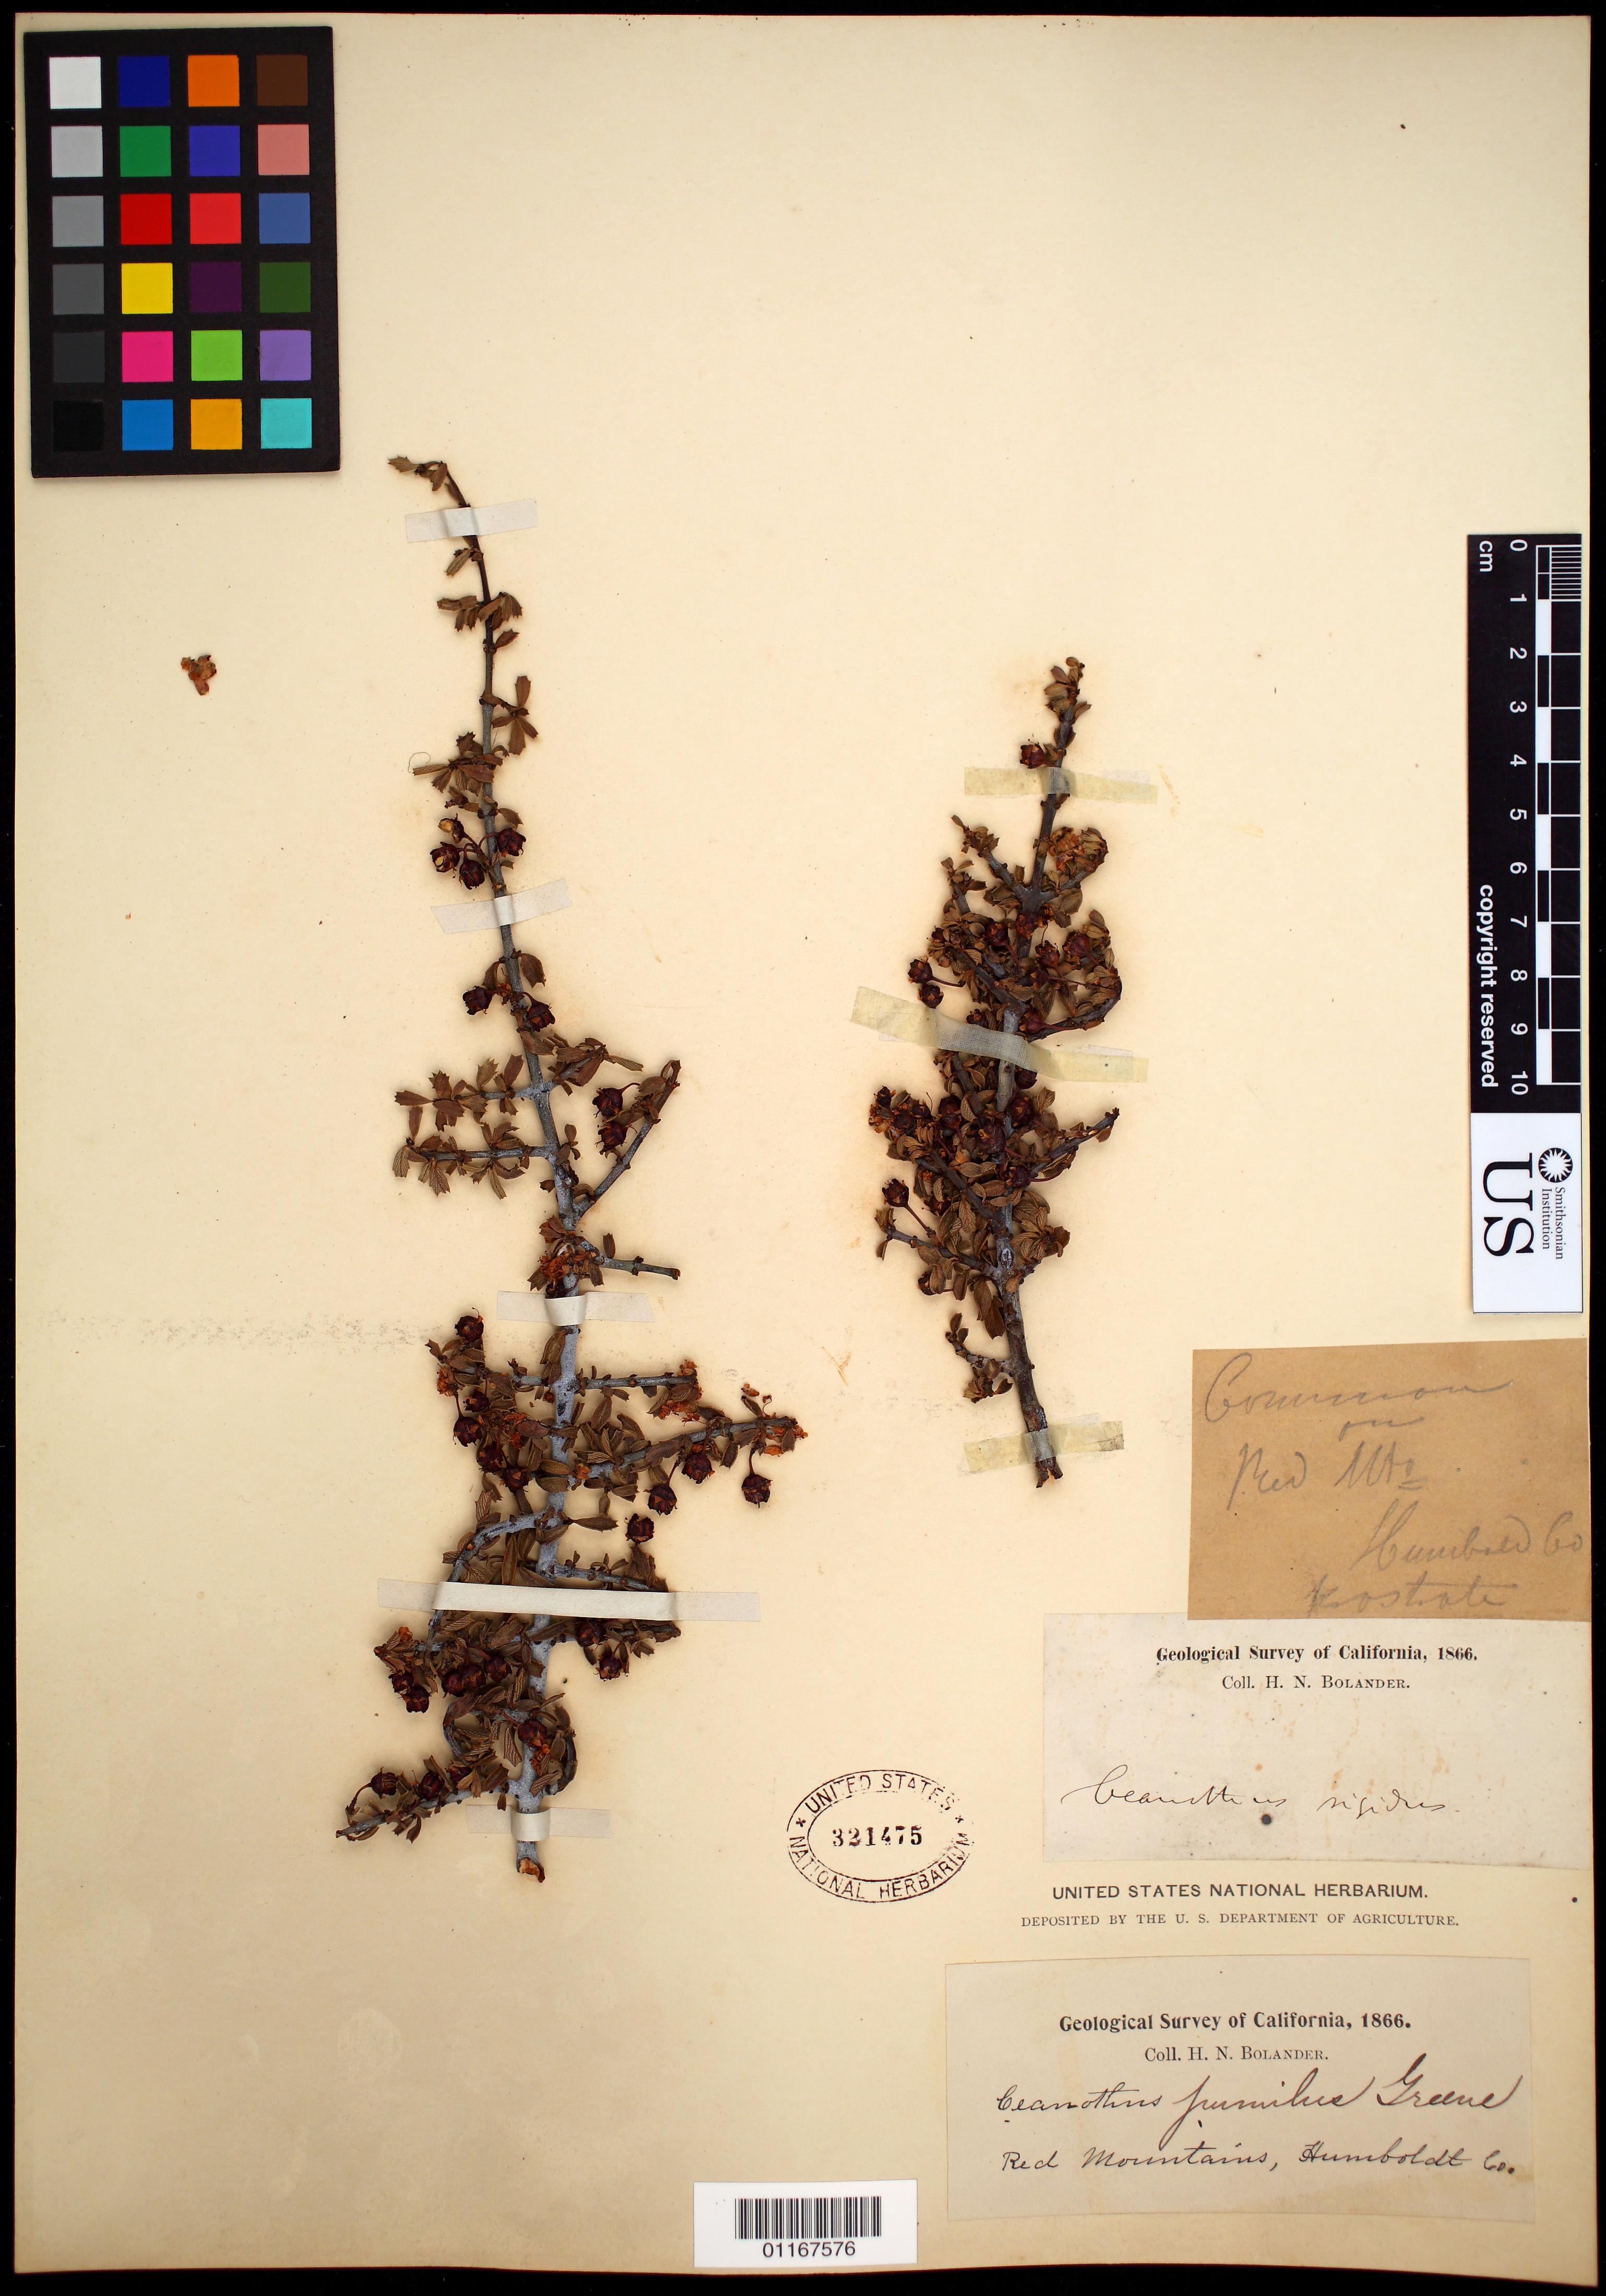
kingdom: Plantae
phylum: Tracheophyta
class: Magnoliopsida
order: Rosales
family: Rhamnaceae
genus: Ceanothus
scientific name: Ceanothus pumilus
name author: Greene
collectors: H. Bolander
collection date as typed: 1866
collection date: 1866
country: United States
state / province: California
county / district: Humboldt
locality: Red Mountains.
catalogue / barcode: US 321475